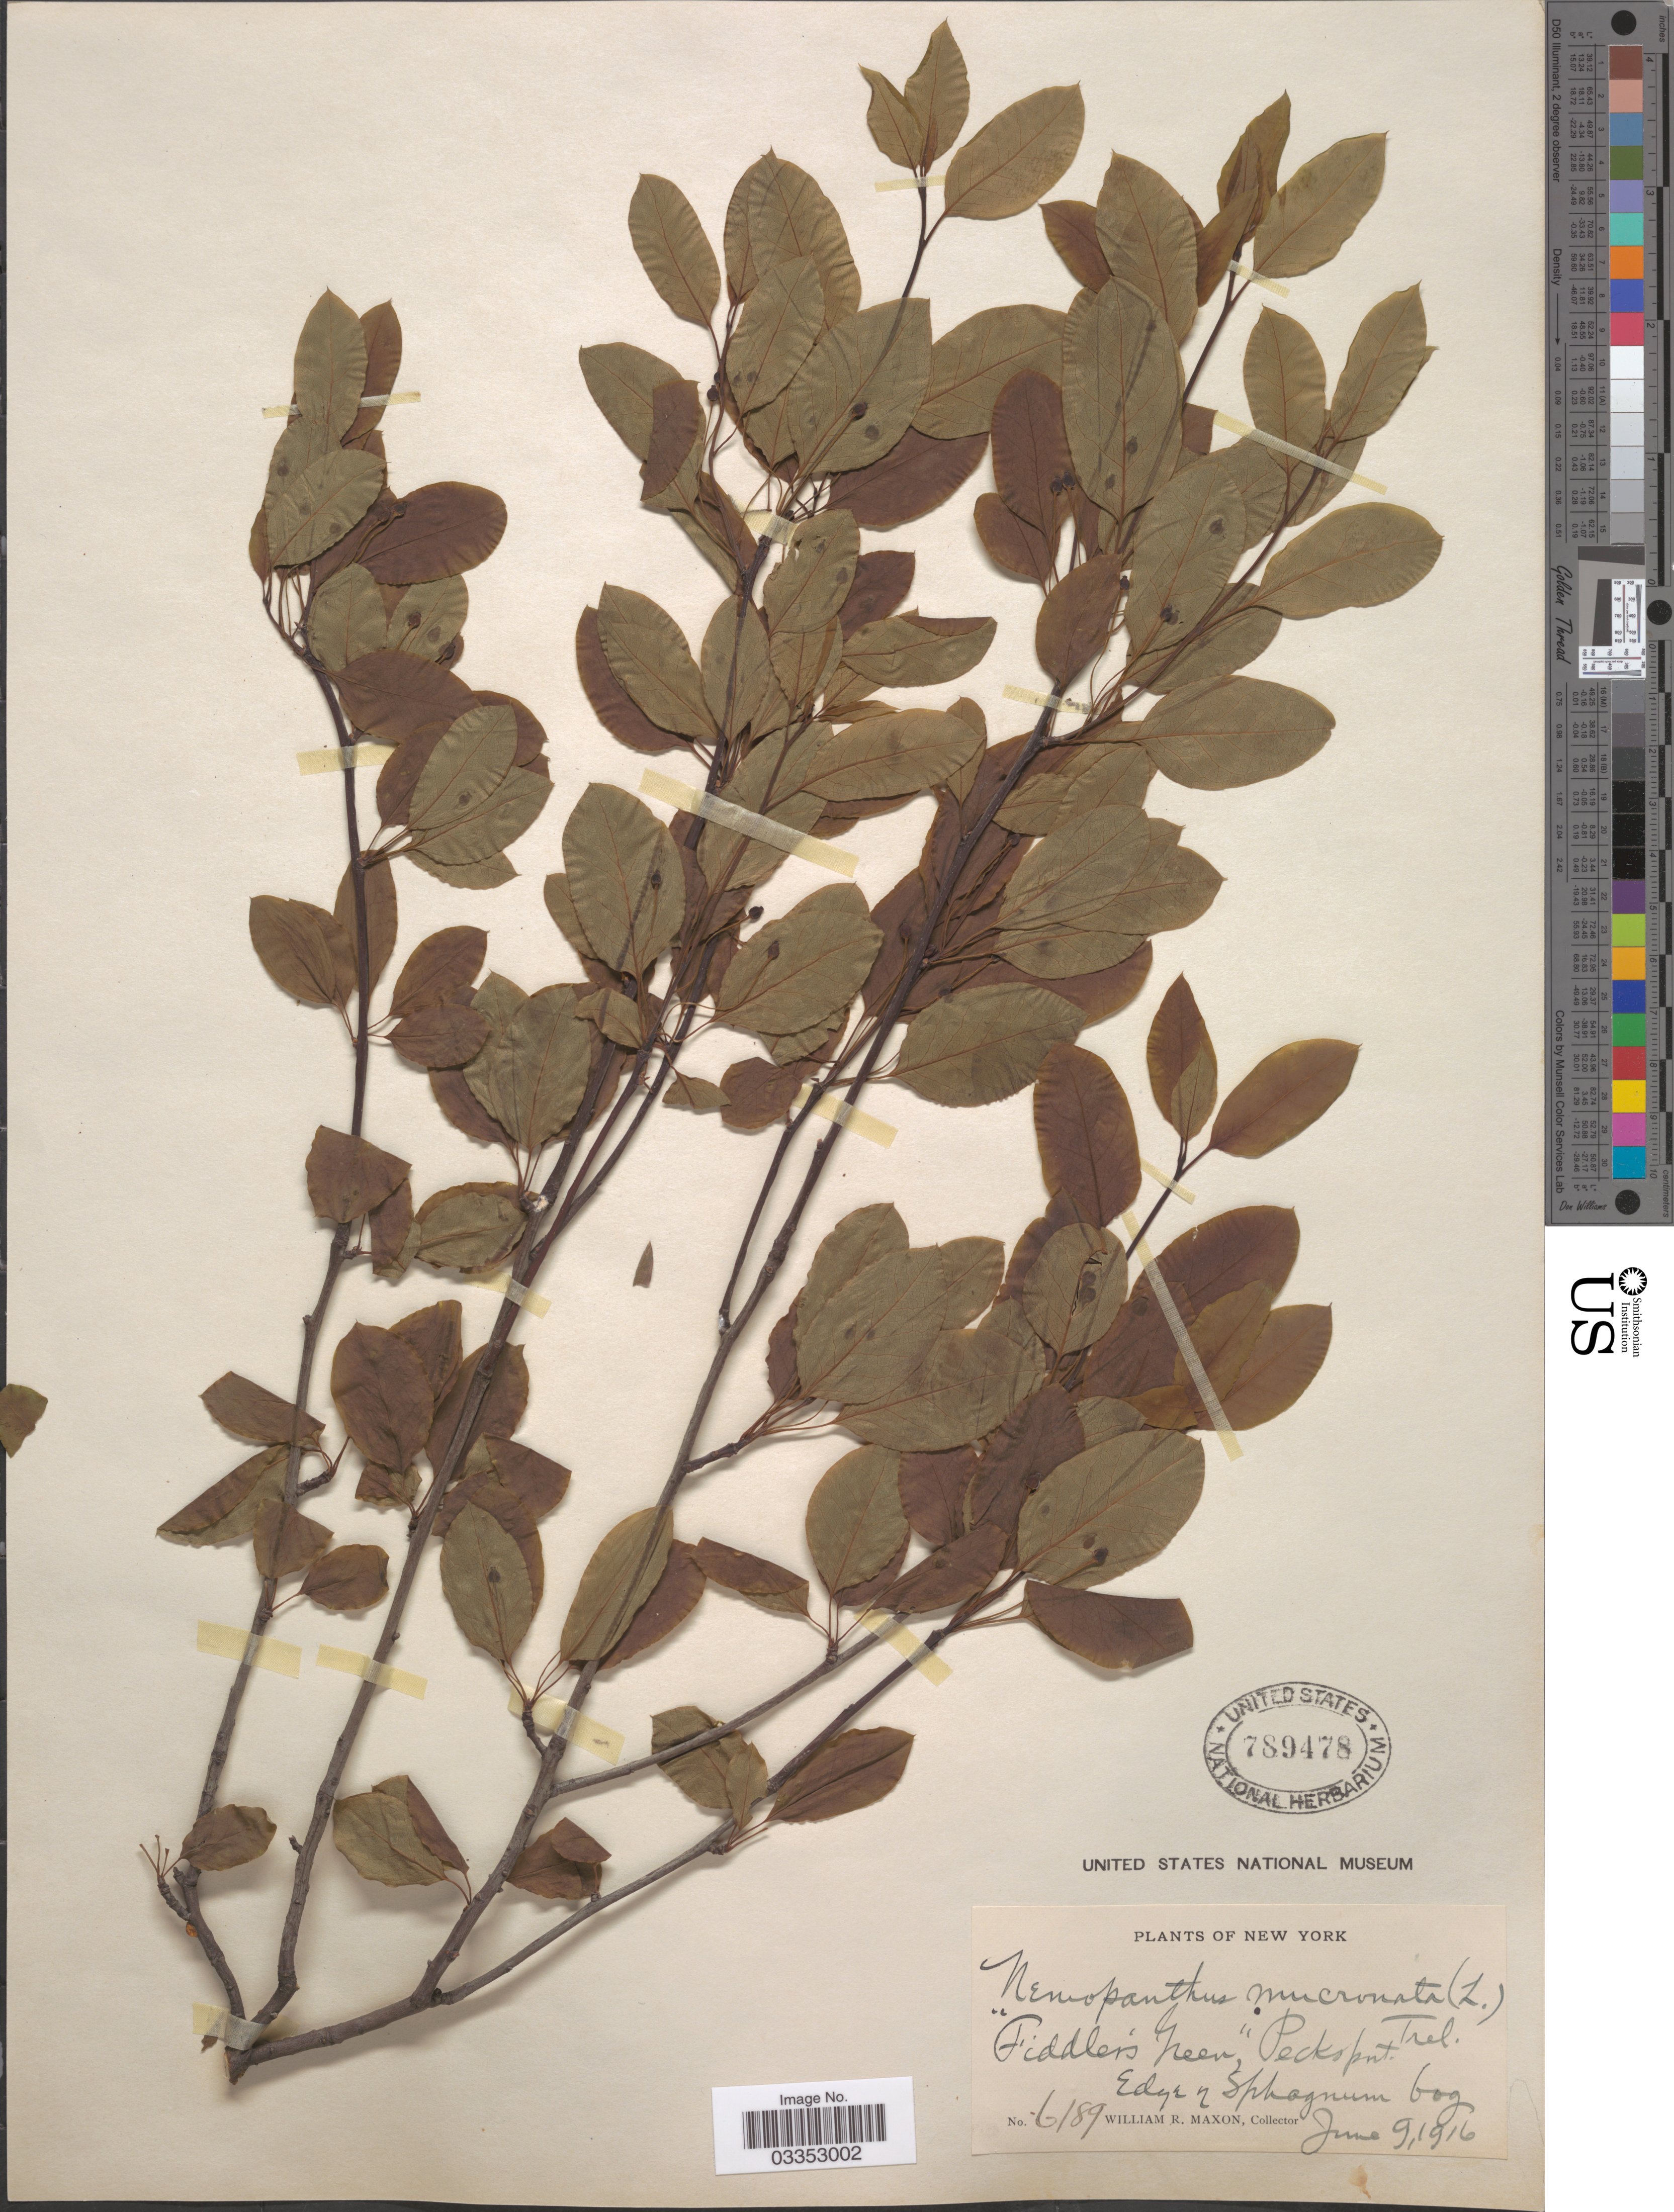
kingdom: Plantae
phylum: Tracheophyta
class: Magnoliopsida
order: Aquifoliales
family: Aquifoliaceae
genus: Nemopanthus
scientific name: Nemopanthus mucronatus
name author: (L.) Trel.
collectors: W. R. Maxon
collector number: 6189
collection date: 1916-06-09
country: United States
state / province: New York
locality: Pecksport [unsure placement] Edge of Sphagnum bog.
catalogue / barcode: US 789478